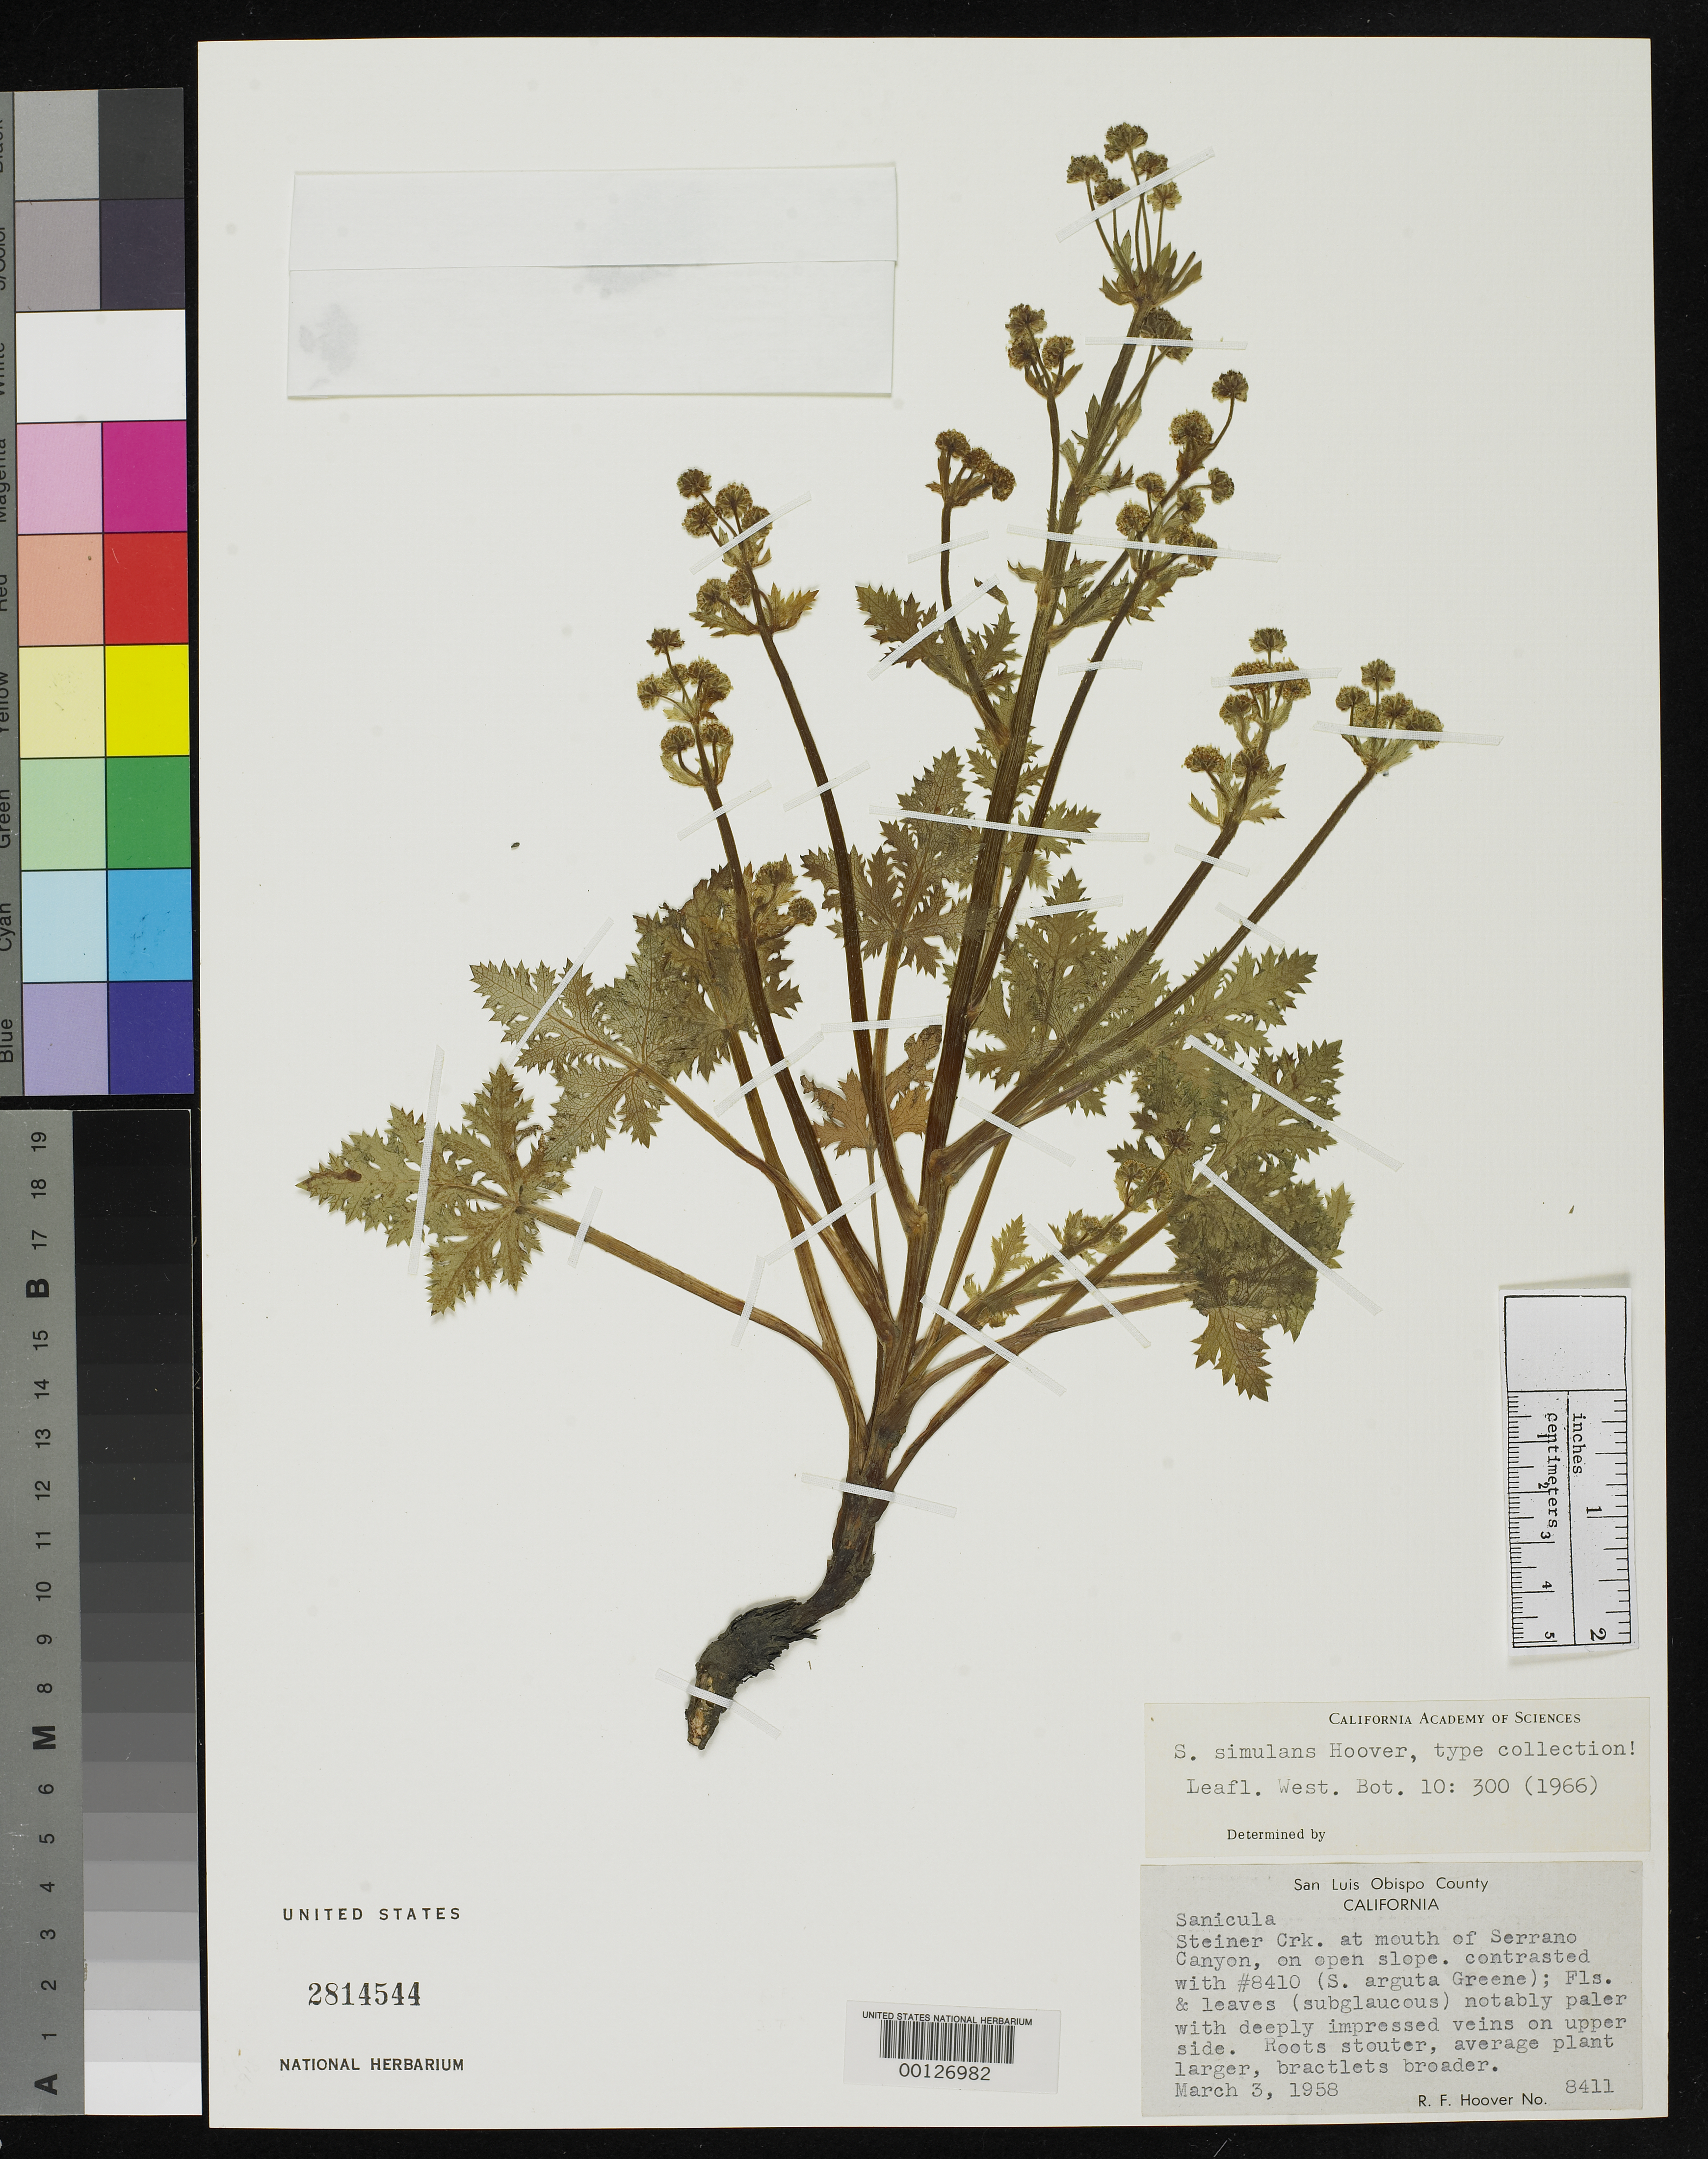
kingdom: Plantae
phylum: Tracheophyta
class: Magnoliopsida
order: Apiales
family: Apiaceae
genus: Sanicula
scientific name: Sanicula simulans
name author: Hoover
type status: Isotype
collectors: R. F. Hoover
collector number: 8411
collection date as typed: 03 Mar 1958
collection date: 1958-03-03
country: United States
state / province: California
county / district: San Luis Obispo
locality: Steiner Creek, mouth of Serrano Canyon.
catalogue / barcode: US 2814544